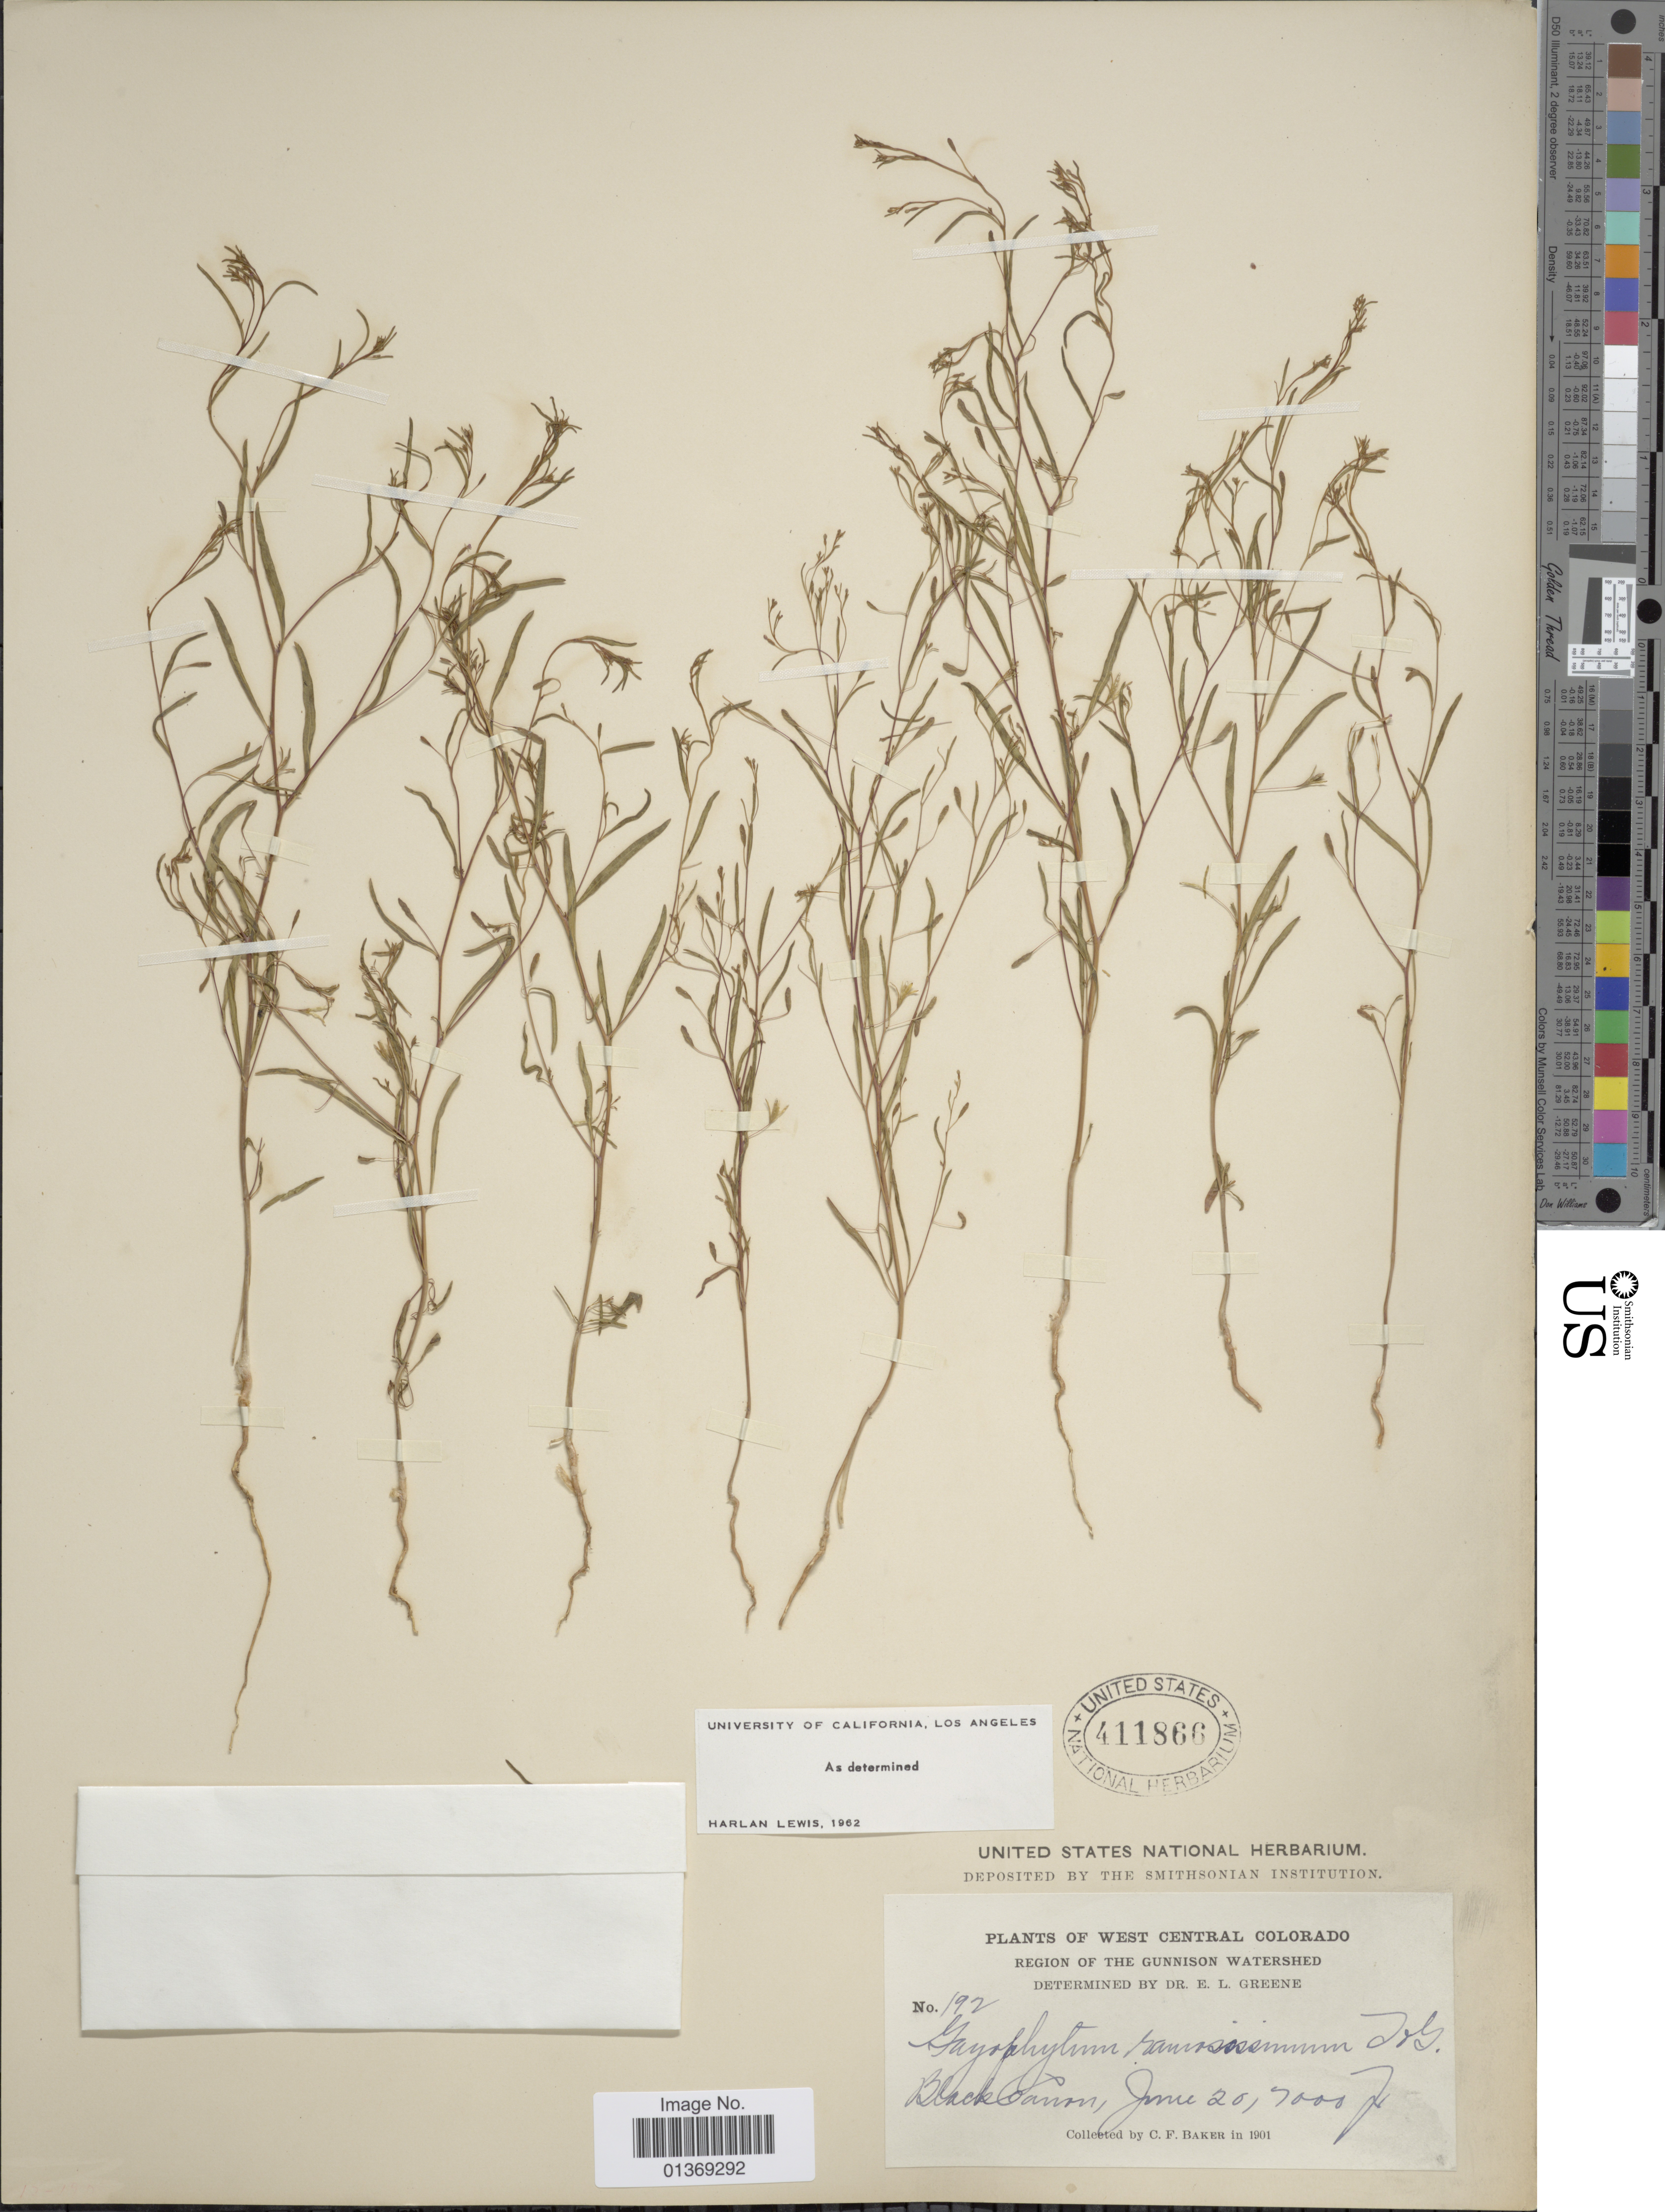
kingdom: Plantae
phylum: Tracheophyta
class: Magnoliopsida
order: Myrtales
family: Onagraceae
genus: Gayophytum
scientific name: Gayophytum ramosissimum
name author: Torr. & A. Gray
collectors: C. F. Baker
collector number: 192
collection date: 1901-06-20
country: United States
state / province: Colorado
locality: West Central Colorado, Region of the Gunnison Watershed, Black Canon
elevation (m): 2134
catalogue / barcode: US 411866